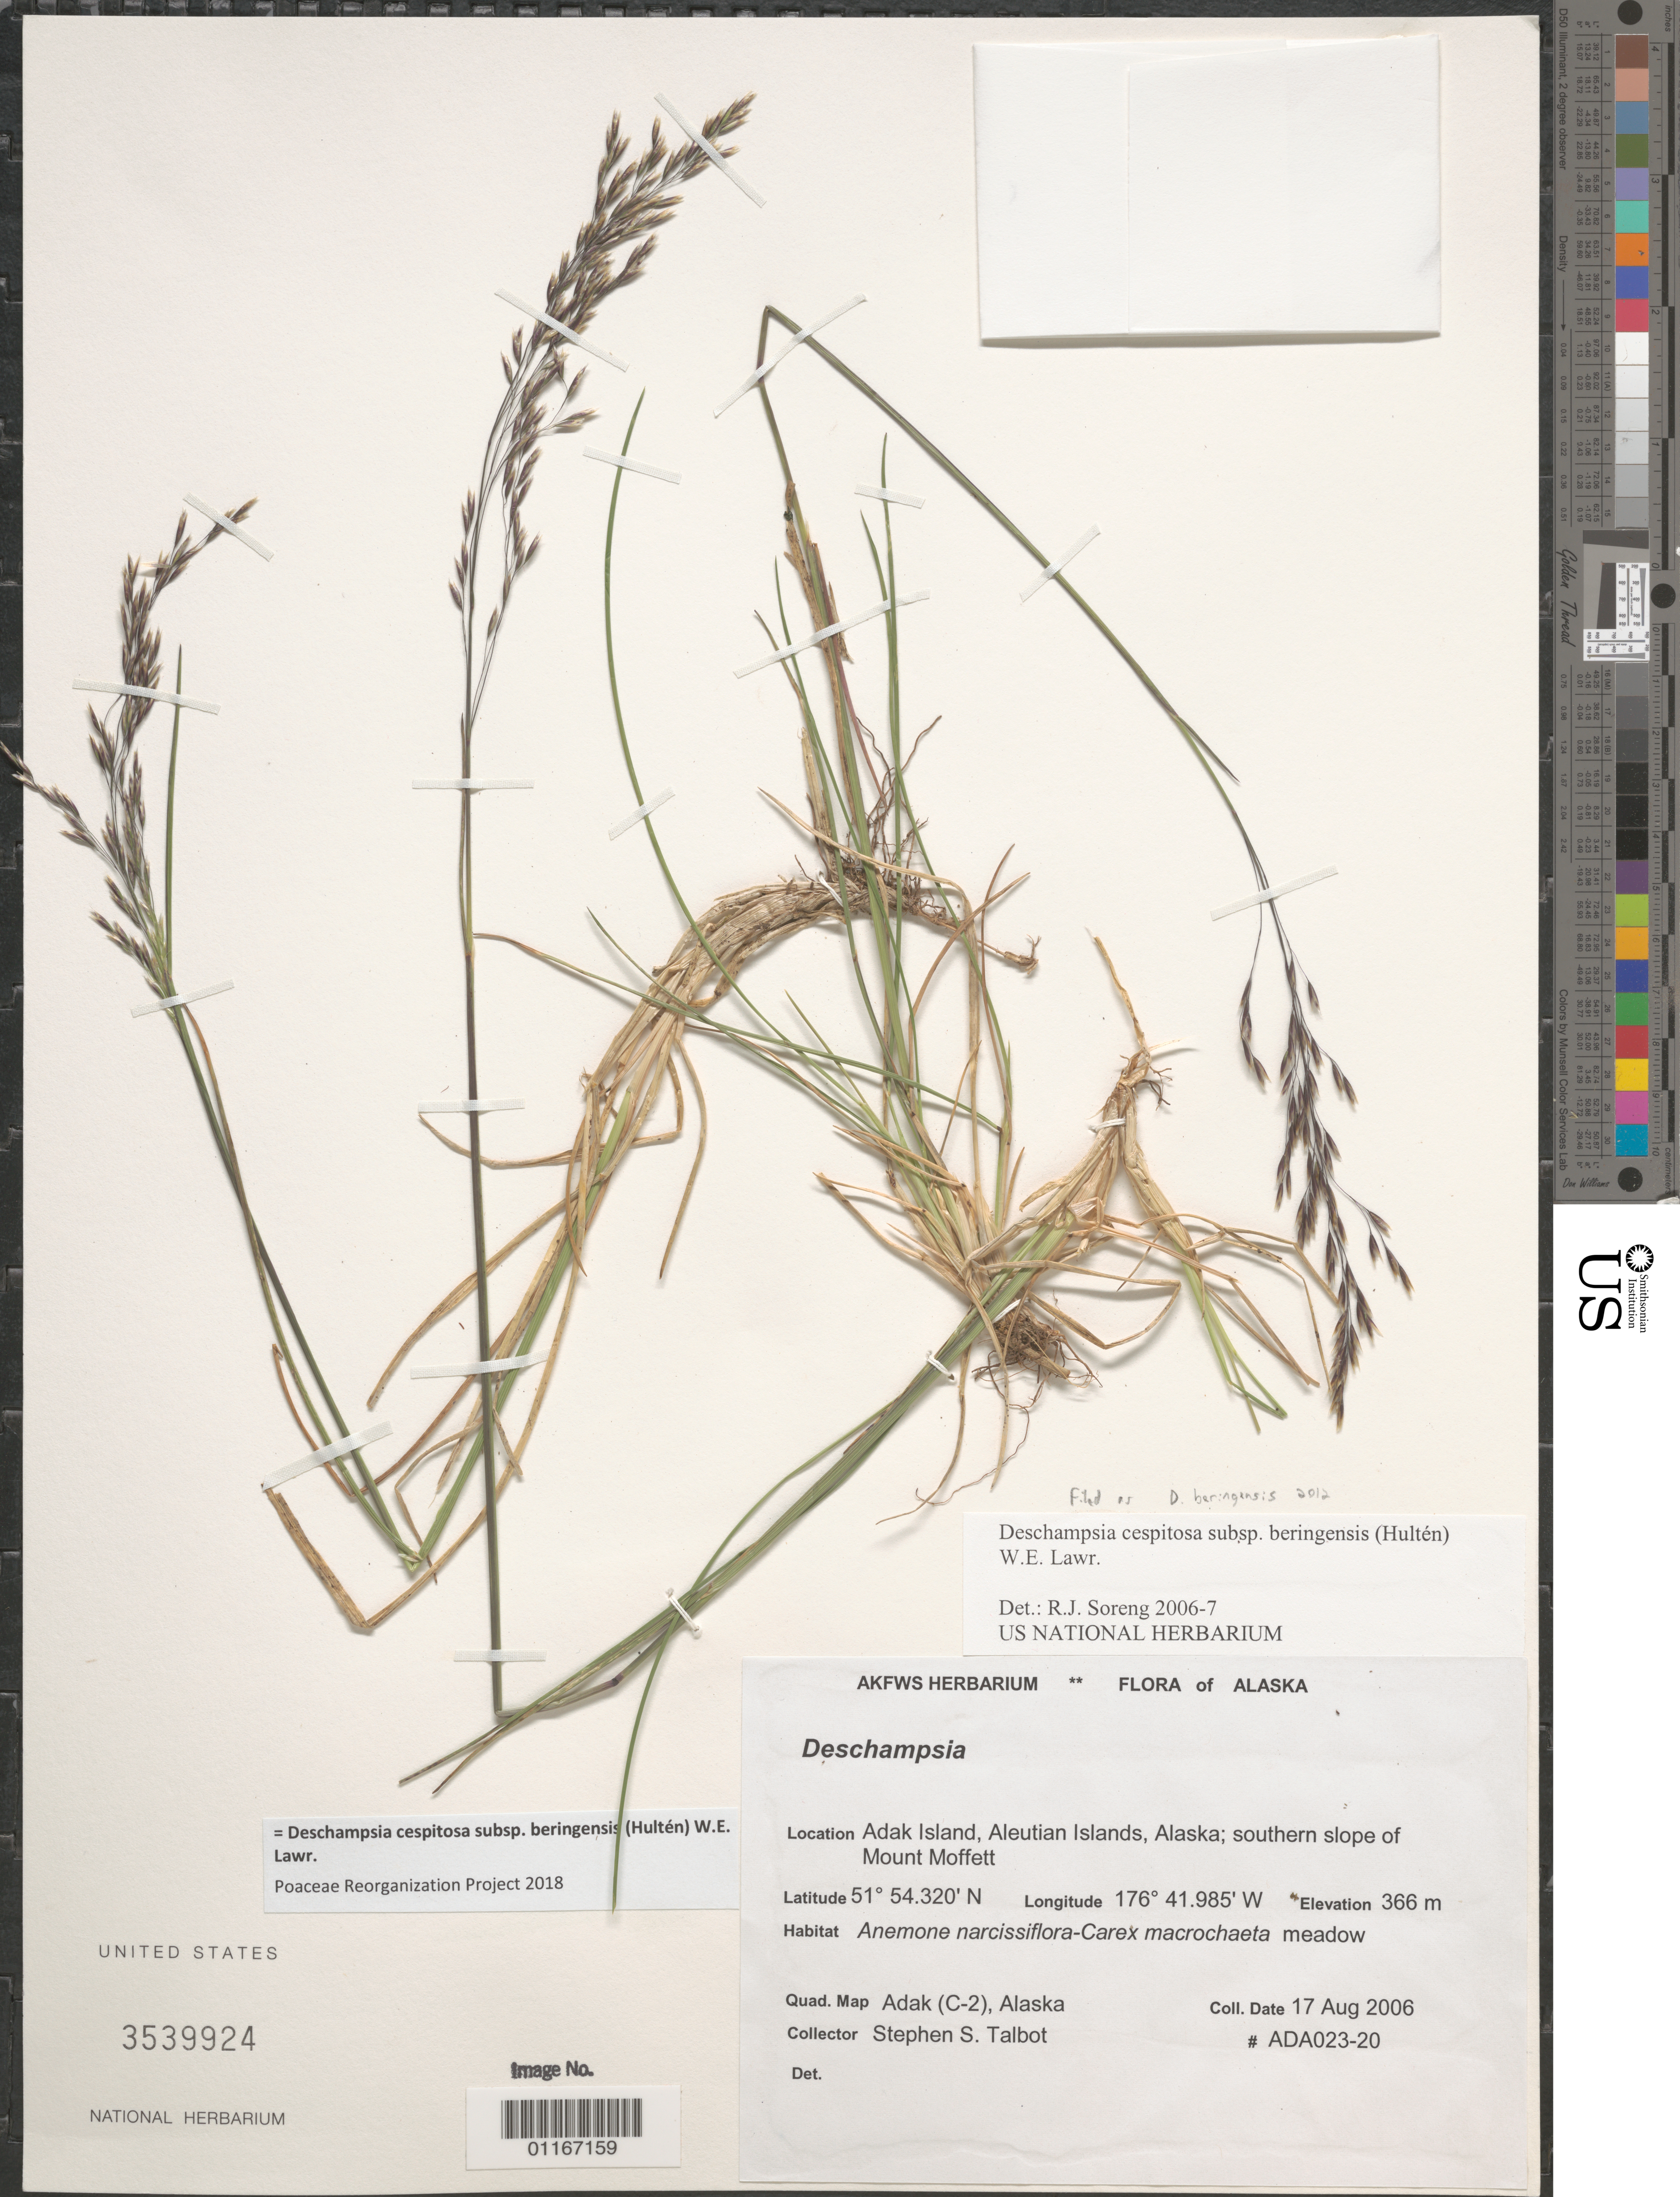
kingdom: Plantae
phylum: Tracheophyta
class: Liliopsida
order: Poales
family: Poaceae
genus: Deschampsia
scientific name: Deschampsia cespitosa subsp. beringensis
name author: (Hultén) Lawrence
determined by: Poaceae Reorganization Project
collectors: S. S. Talbot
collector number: ADA023-20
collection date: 2006-08-17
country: United States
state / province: Alaska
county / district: Aleutian Islands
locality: Adak Island, southern slope of Mount Moffett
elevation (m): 366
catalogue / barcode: US 3539924